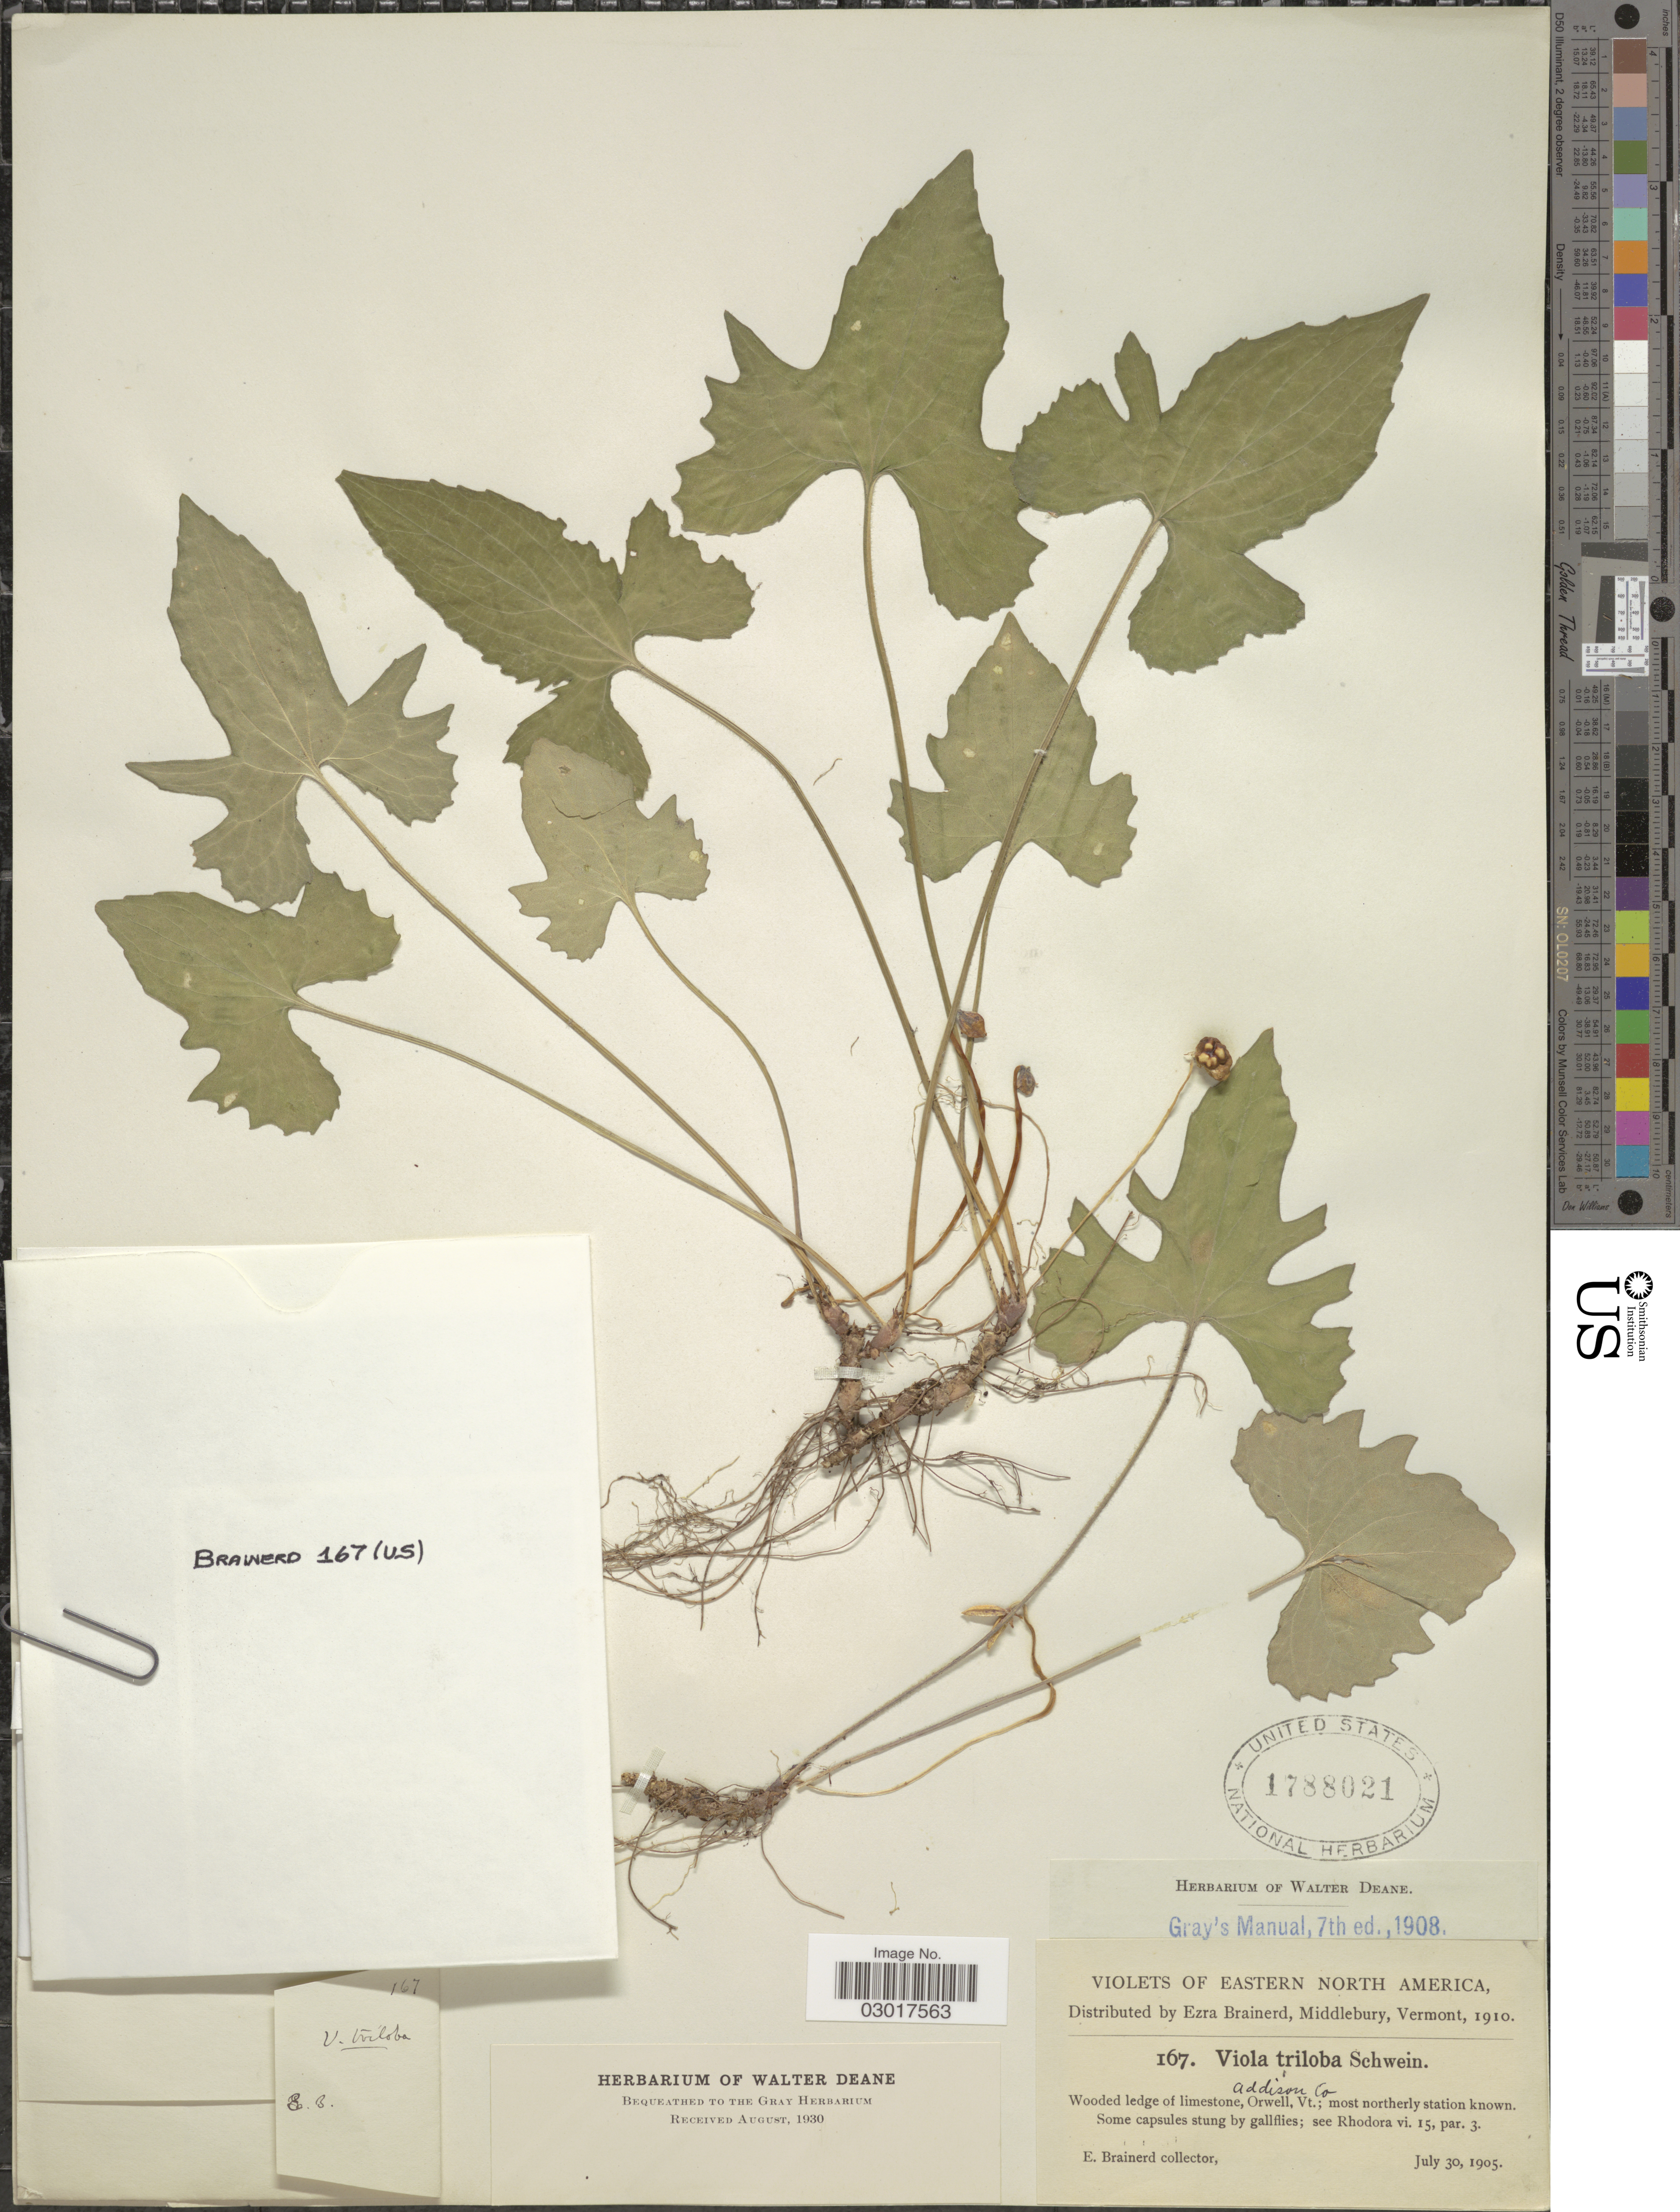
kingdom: Plantae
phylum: Tracheophyta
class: Magnoliopsida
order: Malpighiales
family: Violaceae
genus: Viola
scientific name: Viola triloba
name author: Schwein.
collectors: E. Brainerd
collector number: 167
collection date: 1905-07-30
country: United States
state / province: Vermont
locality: Eastern North America. Addison Co. Wooded ledge of limestone, Orwell.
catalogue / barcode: US 1788021